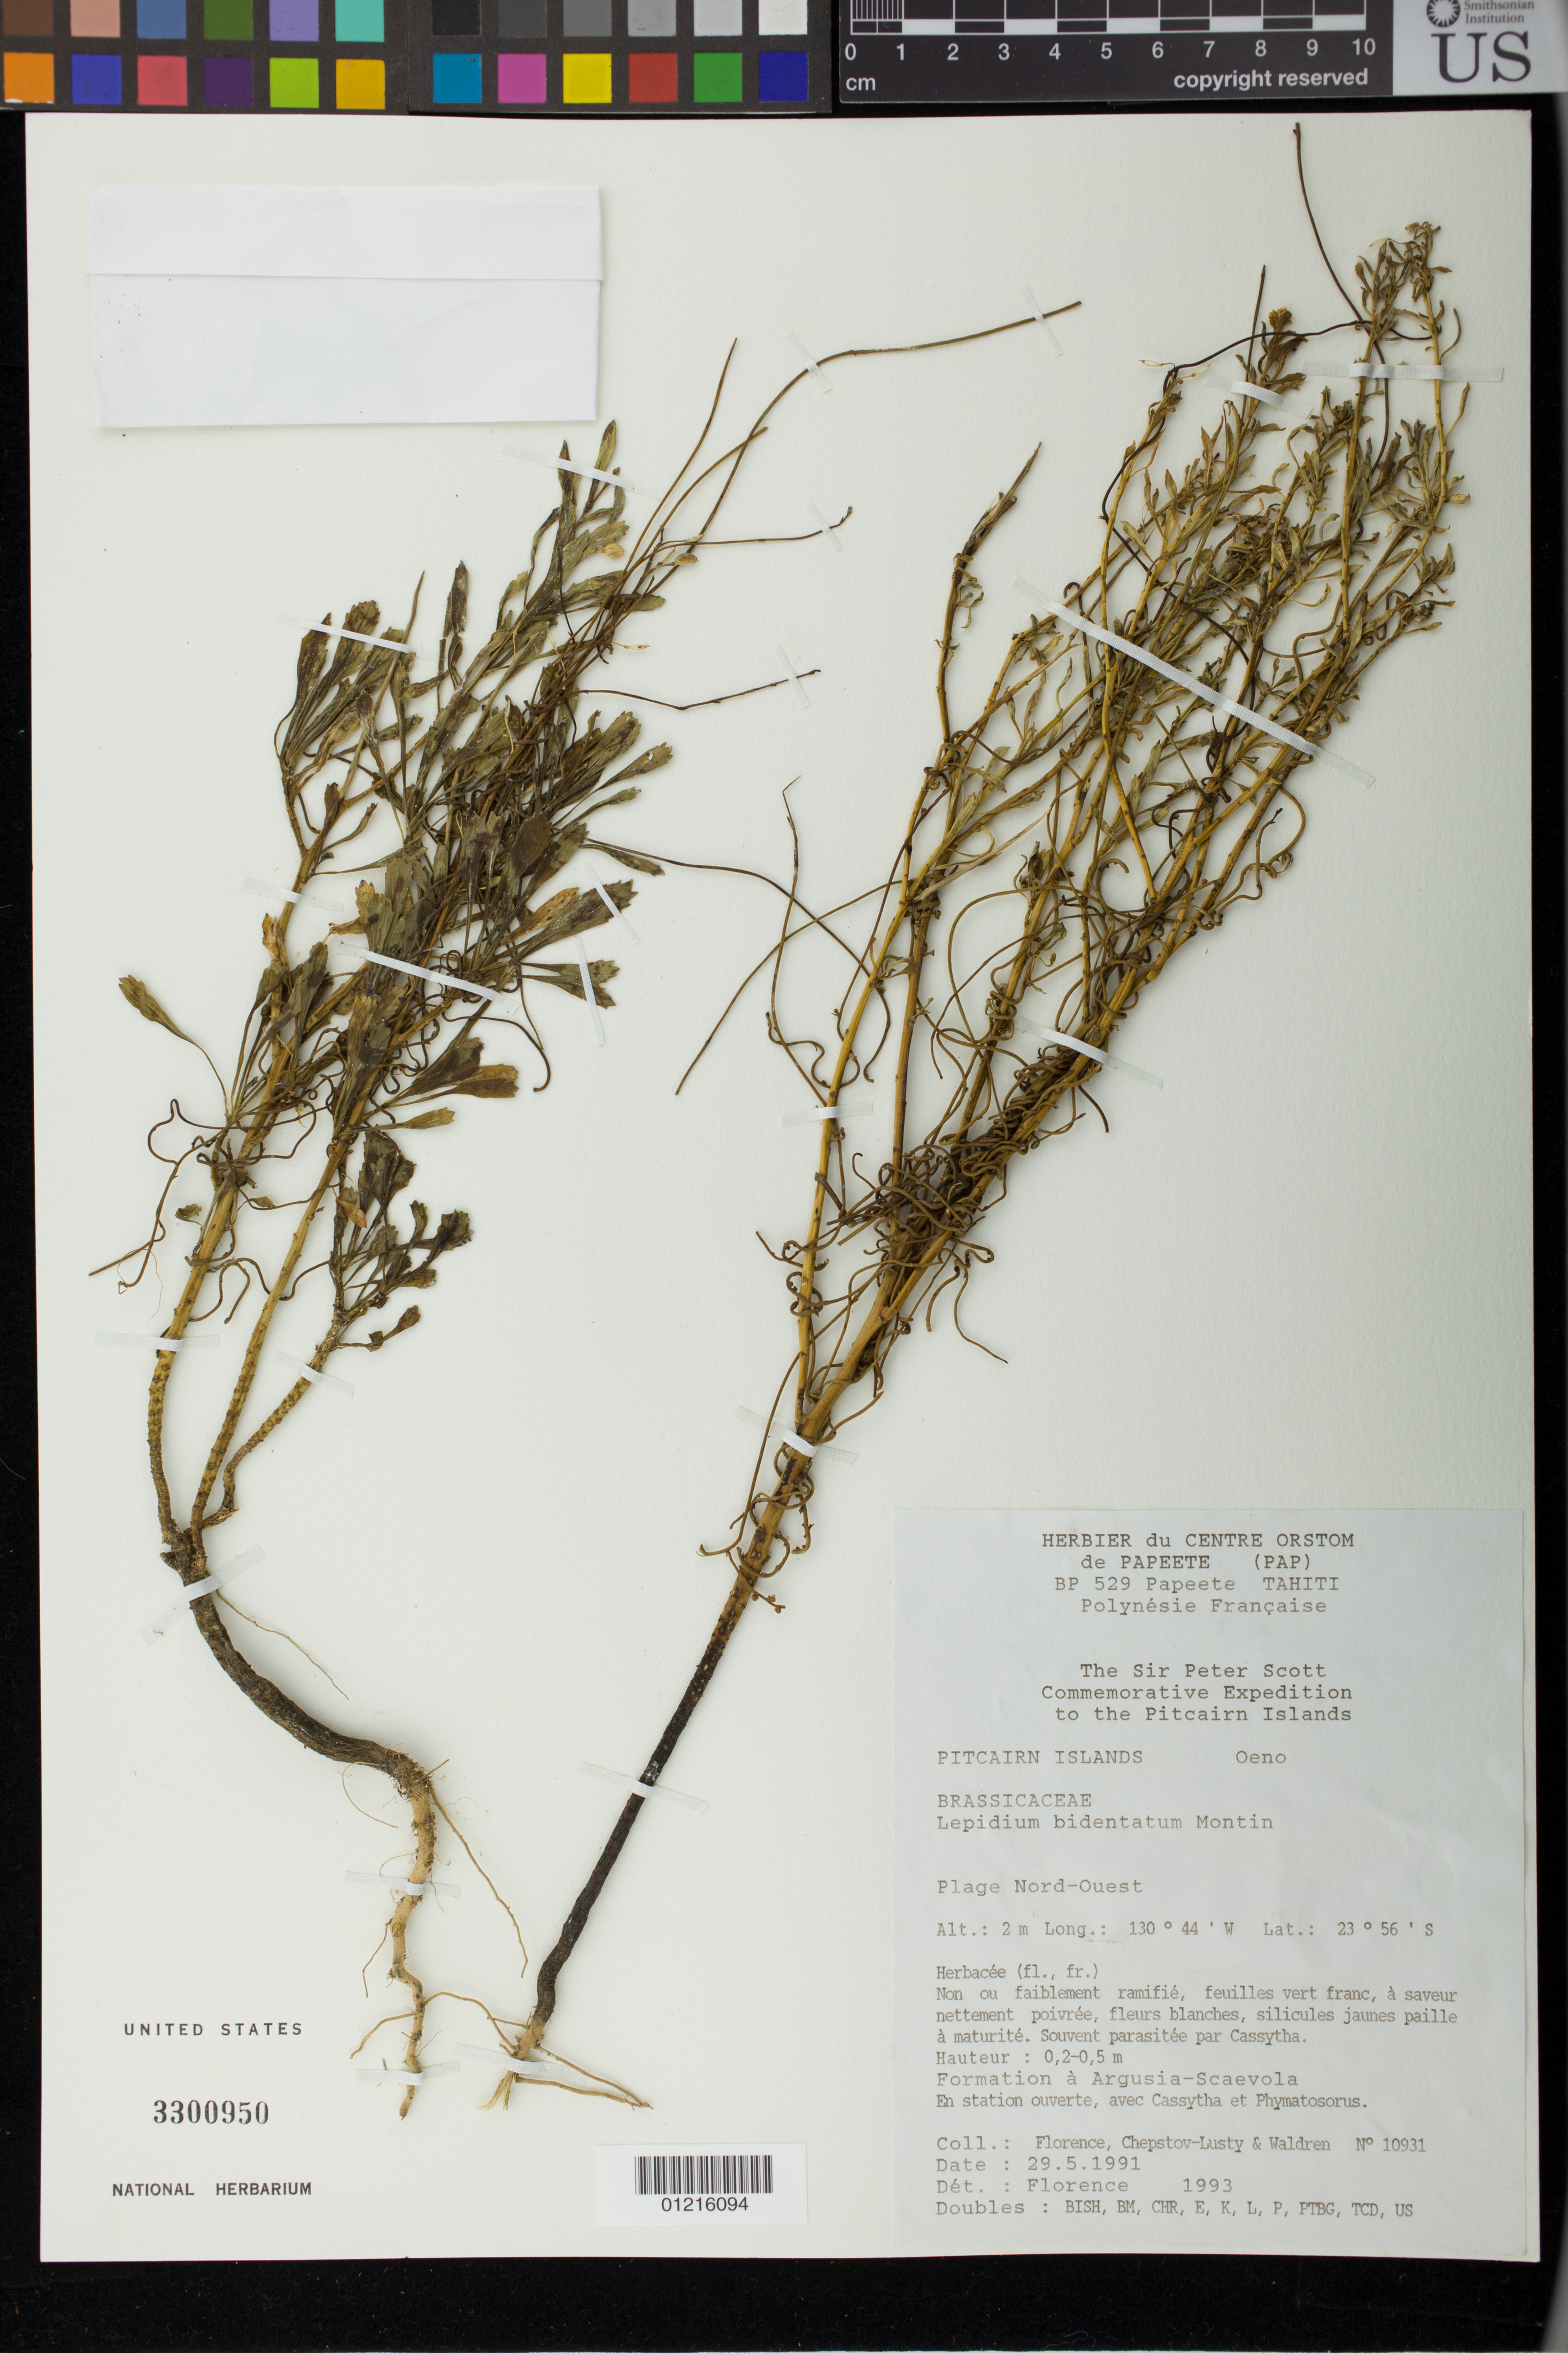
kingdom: Plantae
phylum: Tracheophyta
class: Magnoliopsida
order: Brassicales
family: Brassicaceae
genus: Lepidium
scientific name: Lepidium bidentatum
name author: Montin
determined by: Florence, J.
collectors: J. Florence, -. Chepstov-lusty & Waldren, --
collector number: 10931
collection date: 1991-05-29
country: Pitcairn Islands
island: Oeno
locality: Plage Nord-Ouest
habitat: En station ouverte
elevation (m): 2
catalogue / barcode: US 3300950